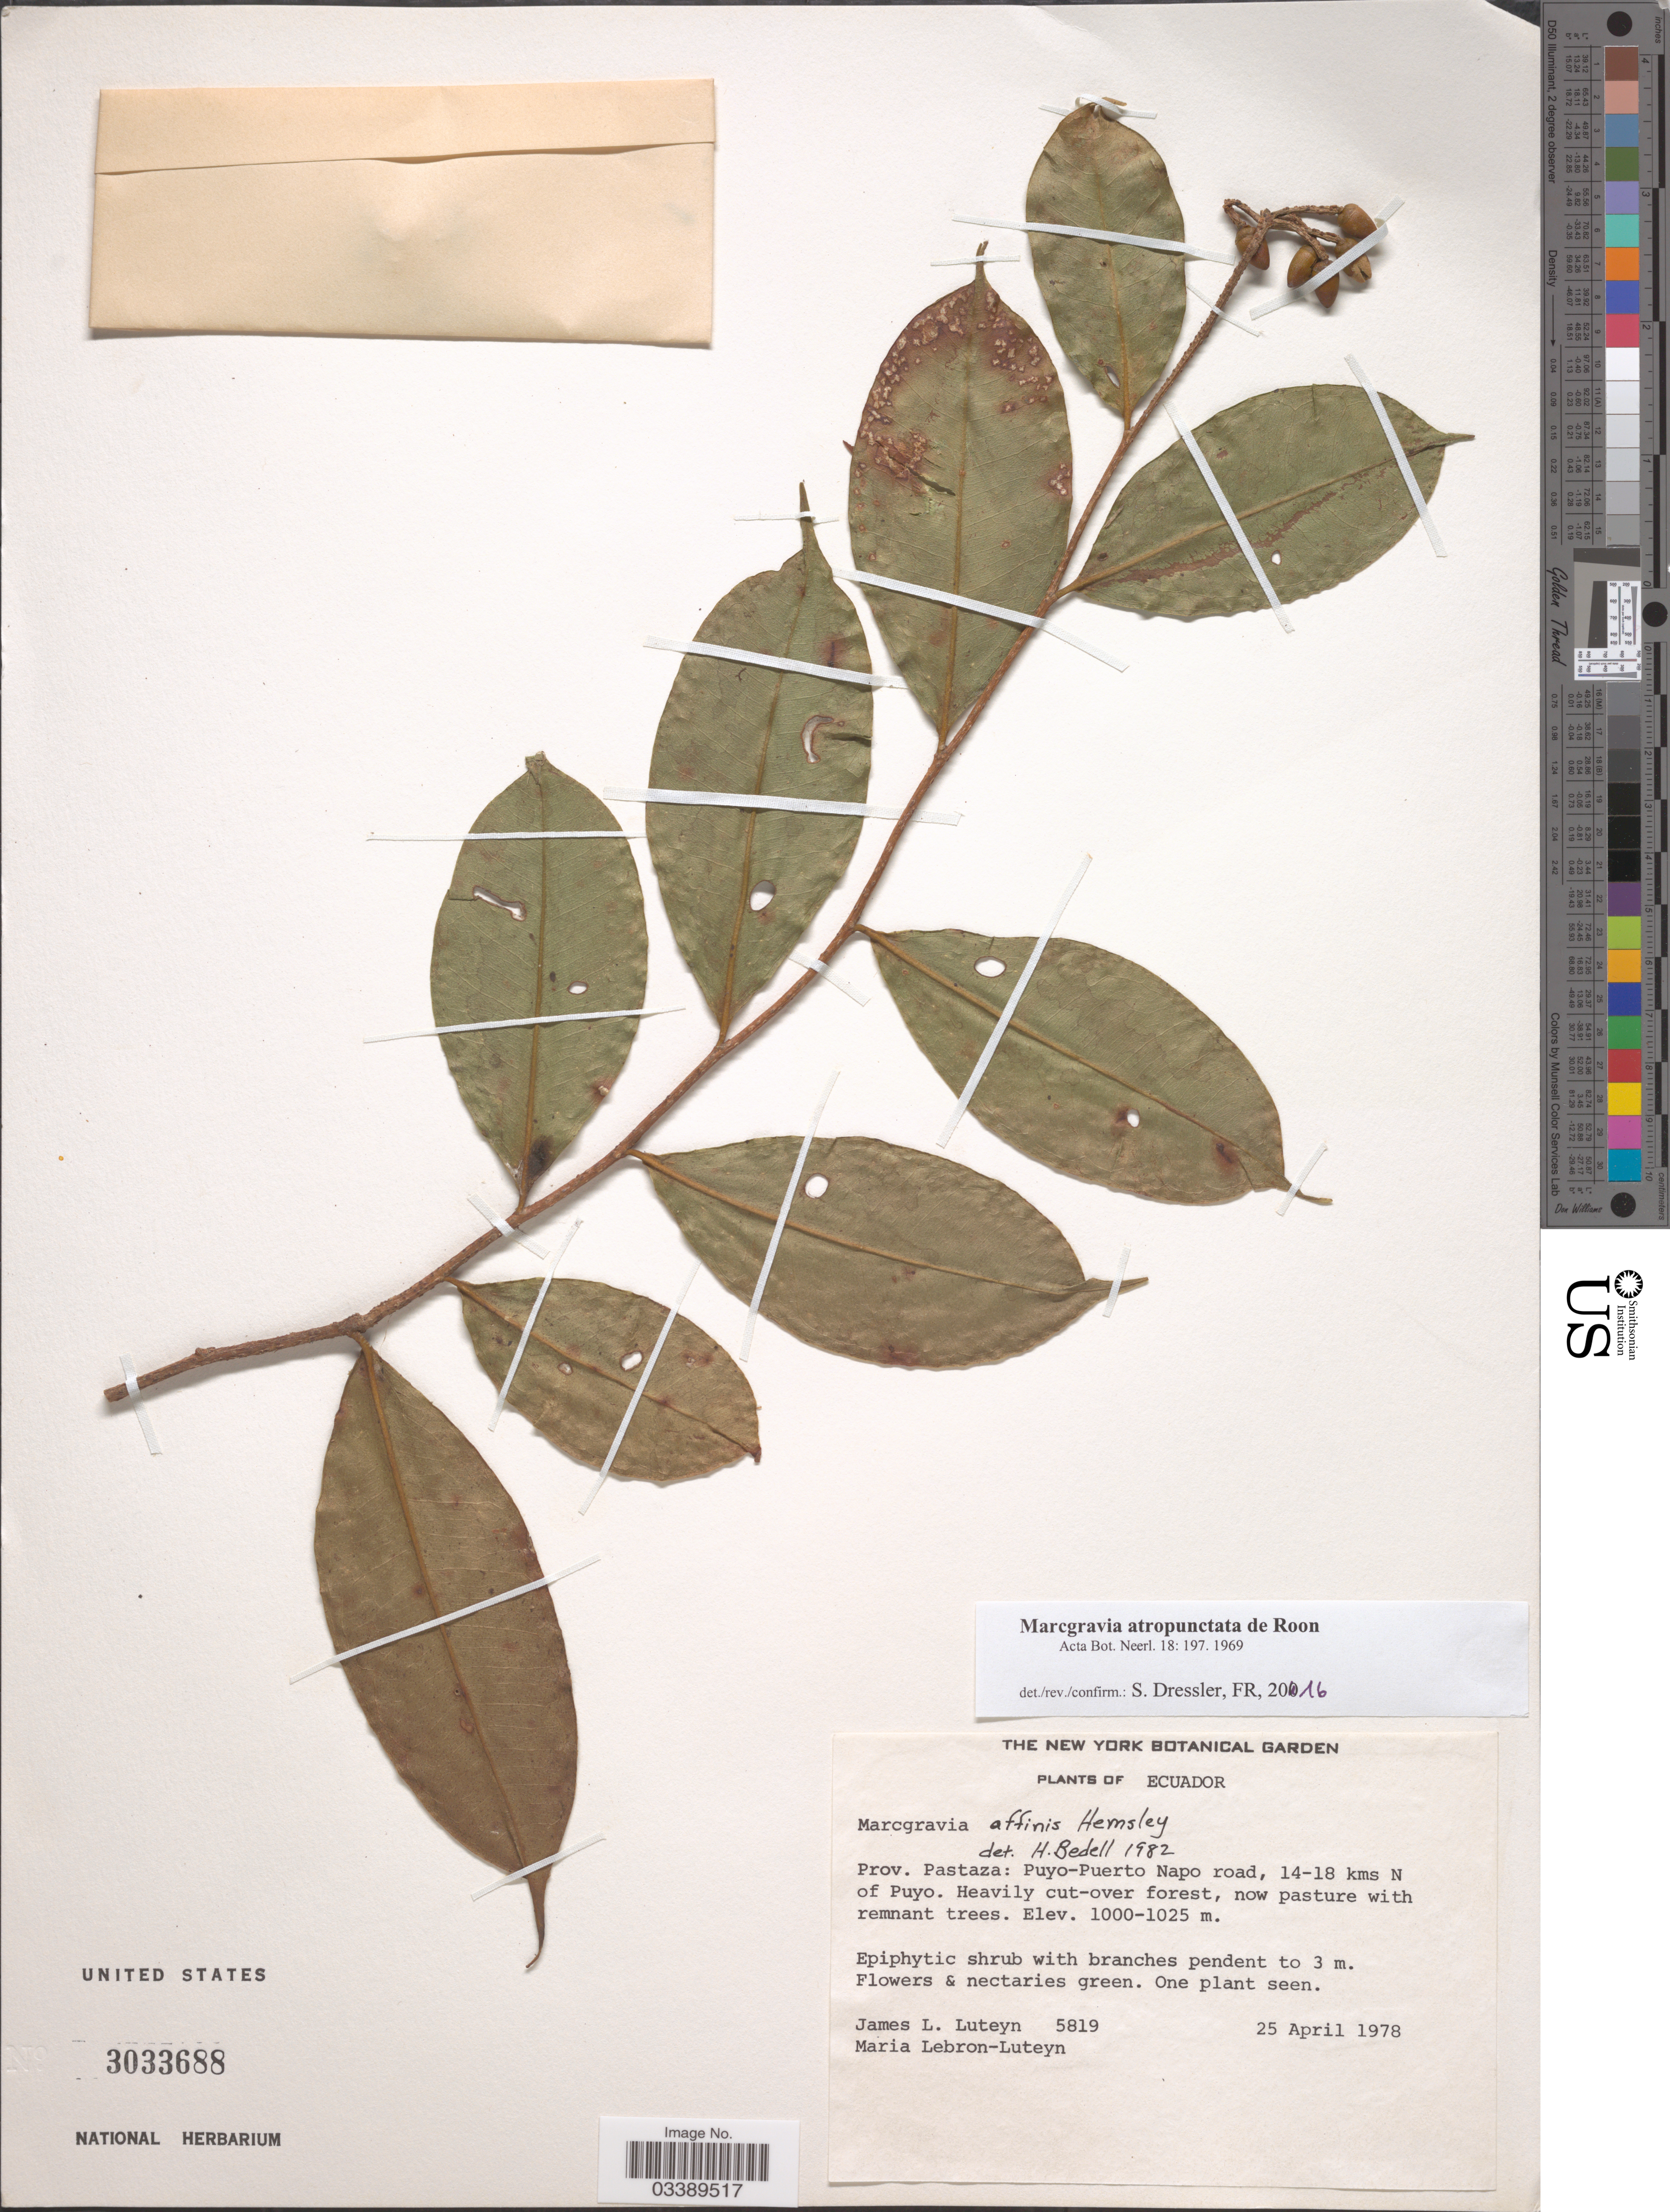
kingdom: Plantae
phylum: Tracheophyta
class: Magnoliopsida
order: Ericales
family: Marcgraviaceae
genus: Marcgravia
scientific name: Marcgravia atropunctata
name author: de Roon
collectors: J. Luteyn & M. L. Lebrón-Luteyn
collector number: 5819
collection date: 1978-04-25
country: Ecuador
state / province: Pastaza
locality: Puyo-Puerto Napo road, 14-18 kms N of Puyo.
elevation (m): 1000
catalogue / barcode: US 3033688